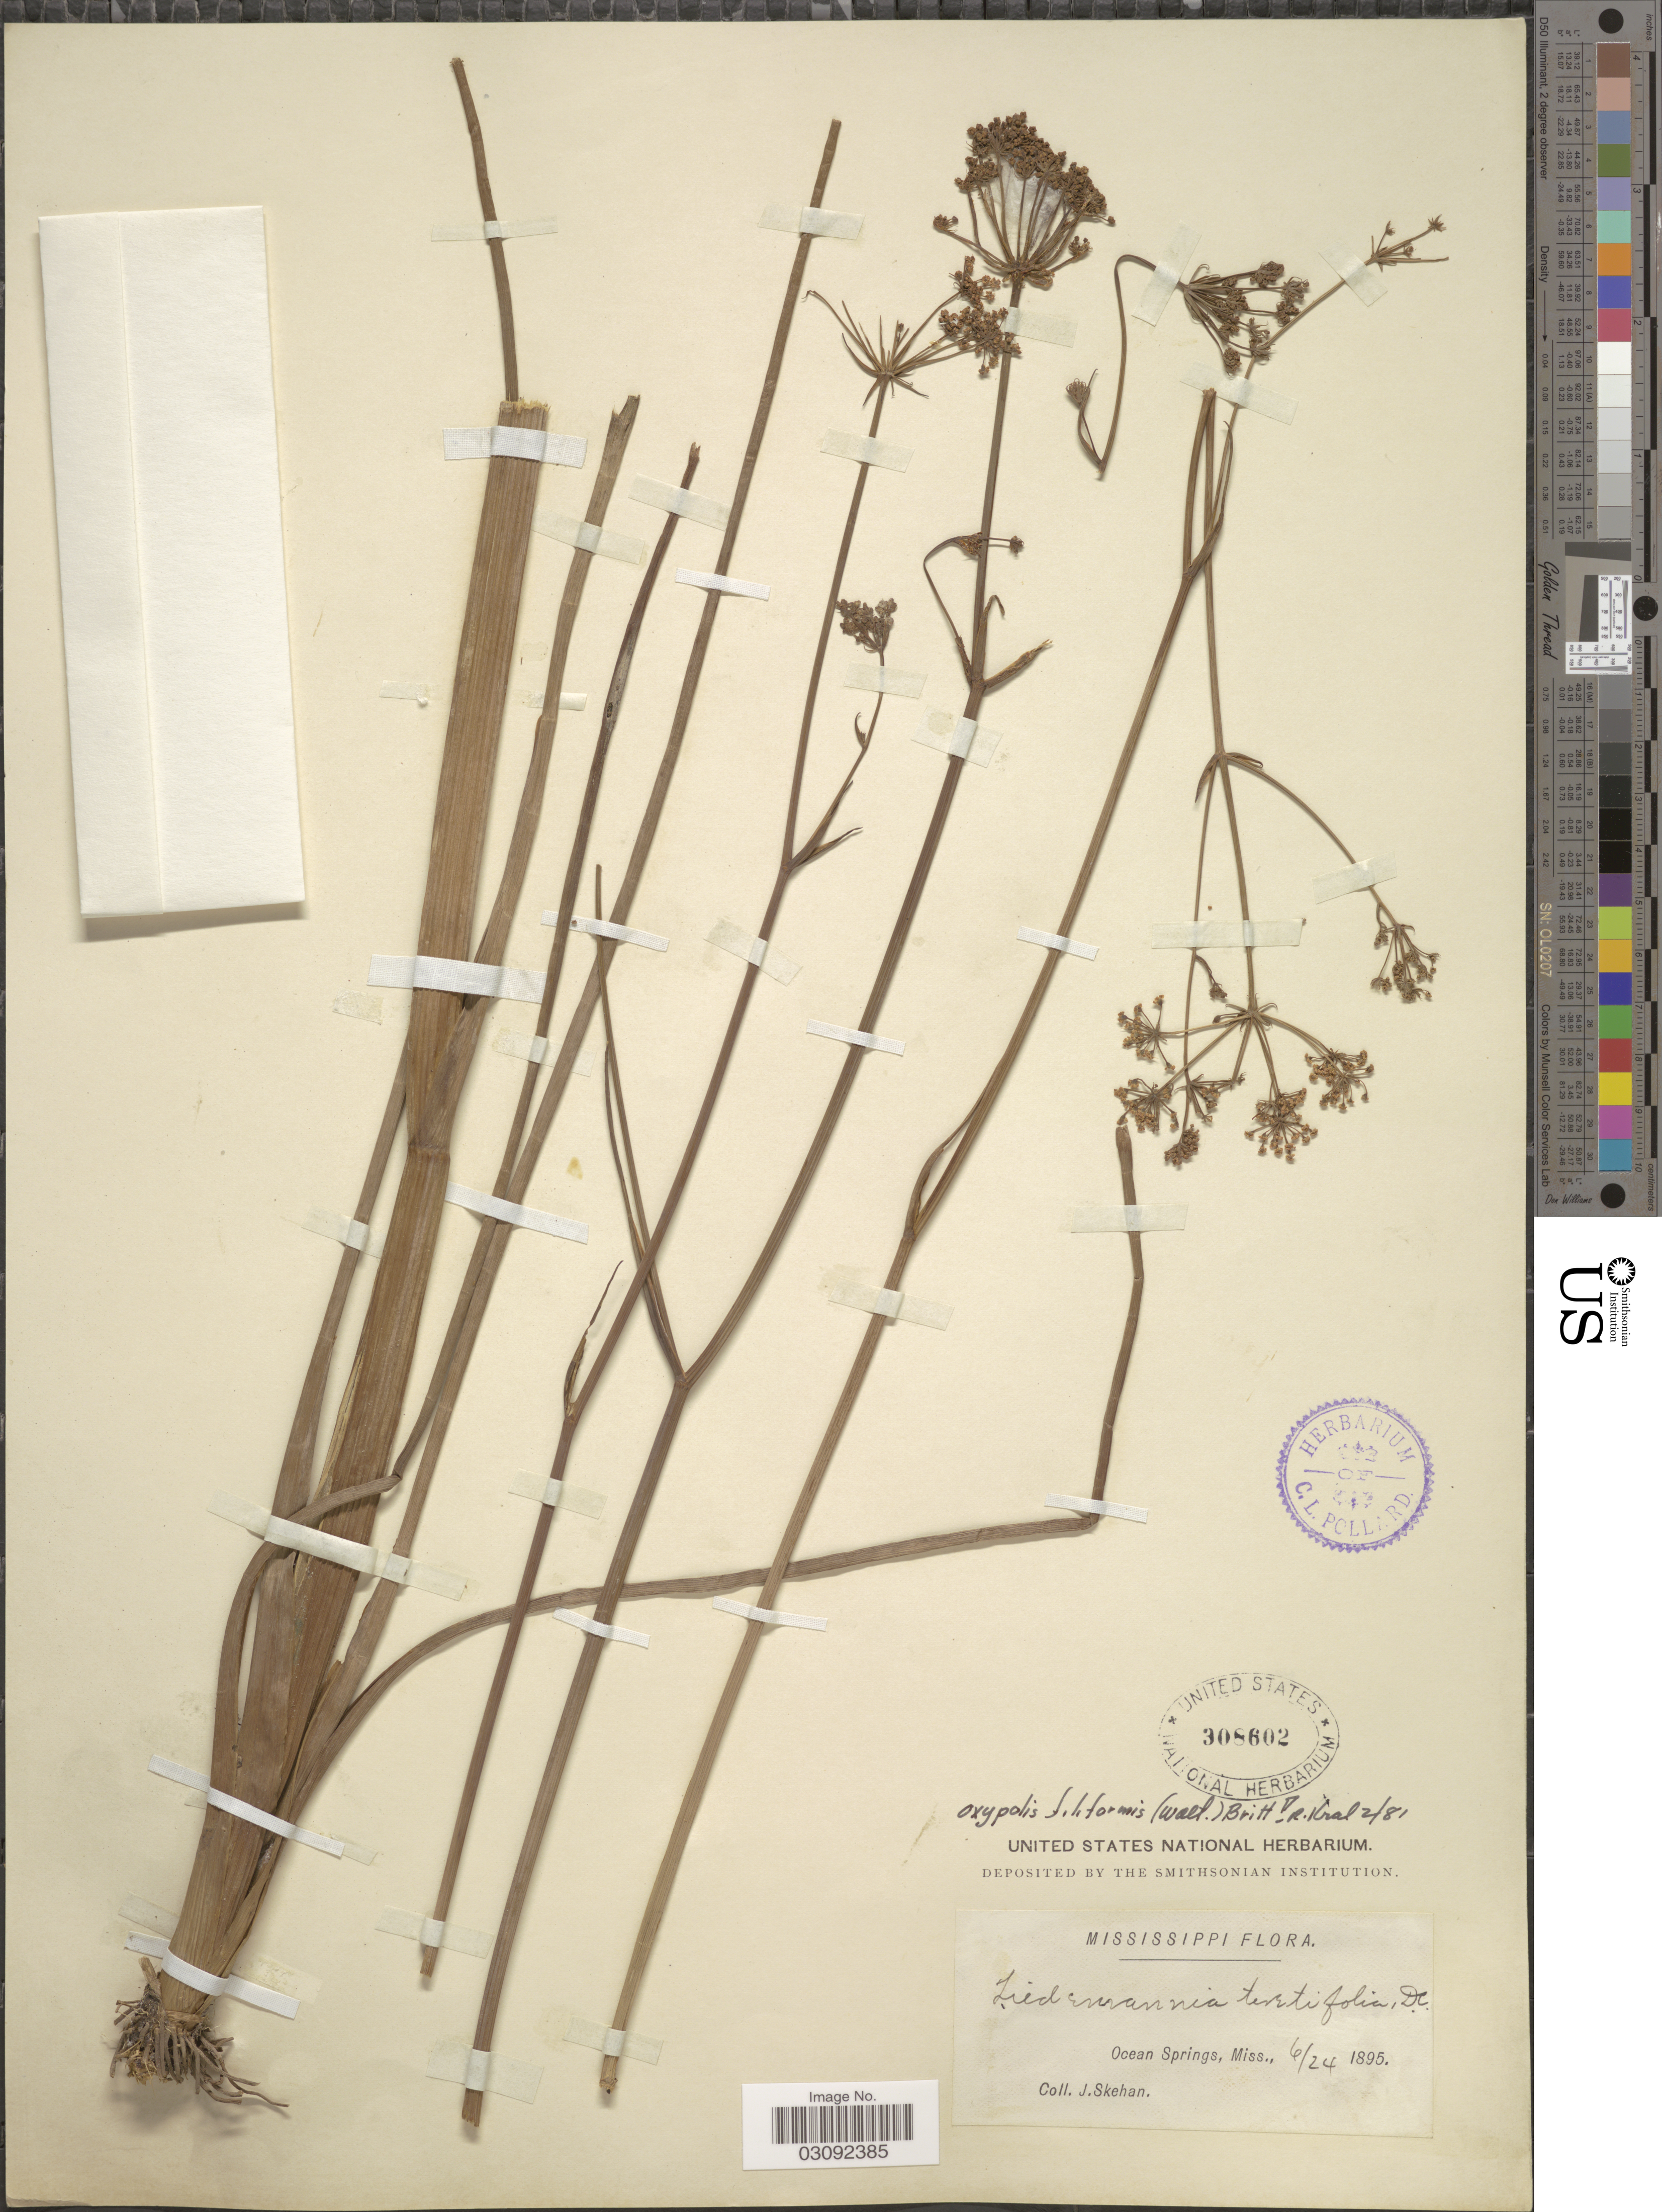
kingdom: Plantae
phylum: Tracheophyta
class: Magnoliopsida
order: Apiales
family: Apiaceae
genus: Oxypolis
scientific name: Oxypolis filiformis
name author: (Walter) Britton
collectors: J. Skehan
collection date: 1895-06-24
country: United States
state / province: Mississippi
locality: Ocean Springs.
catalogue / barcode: US 308602